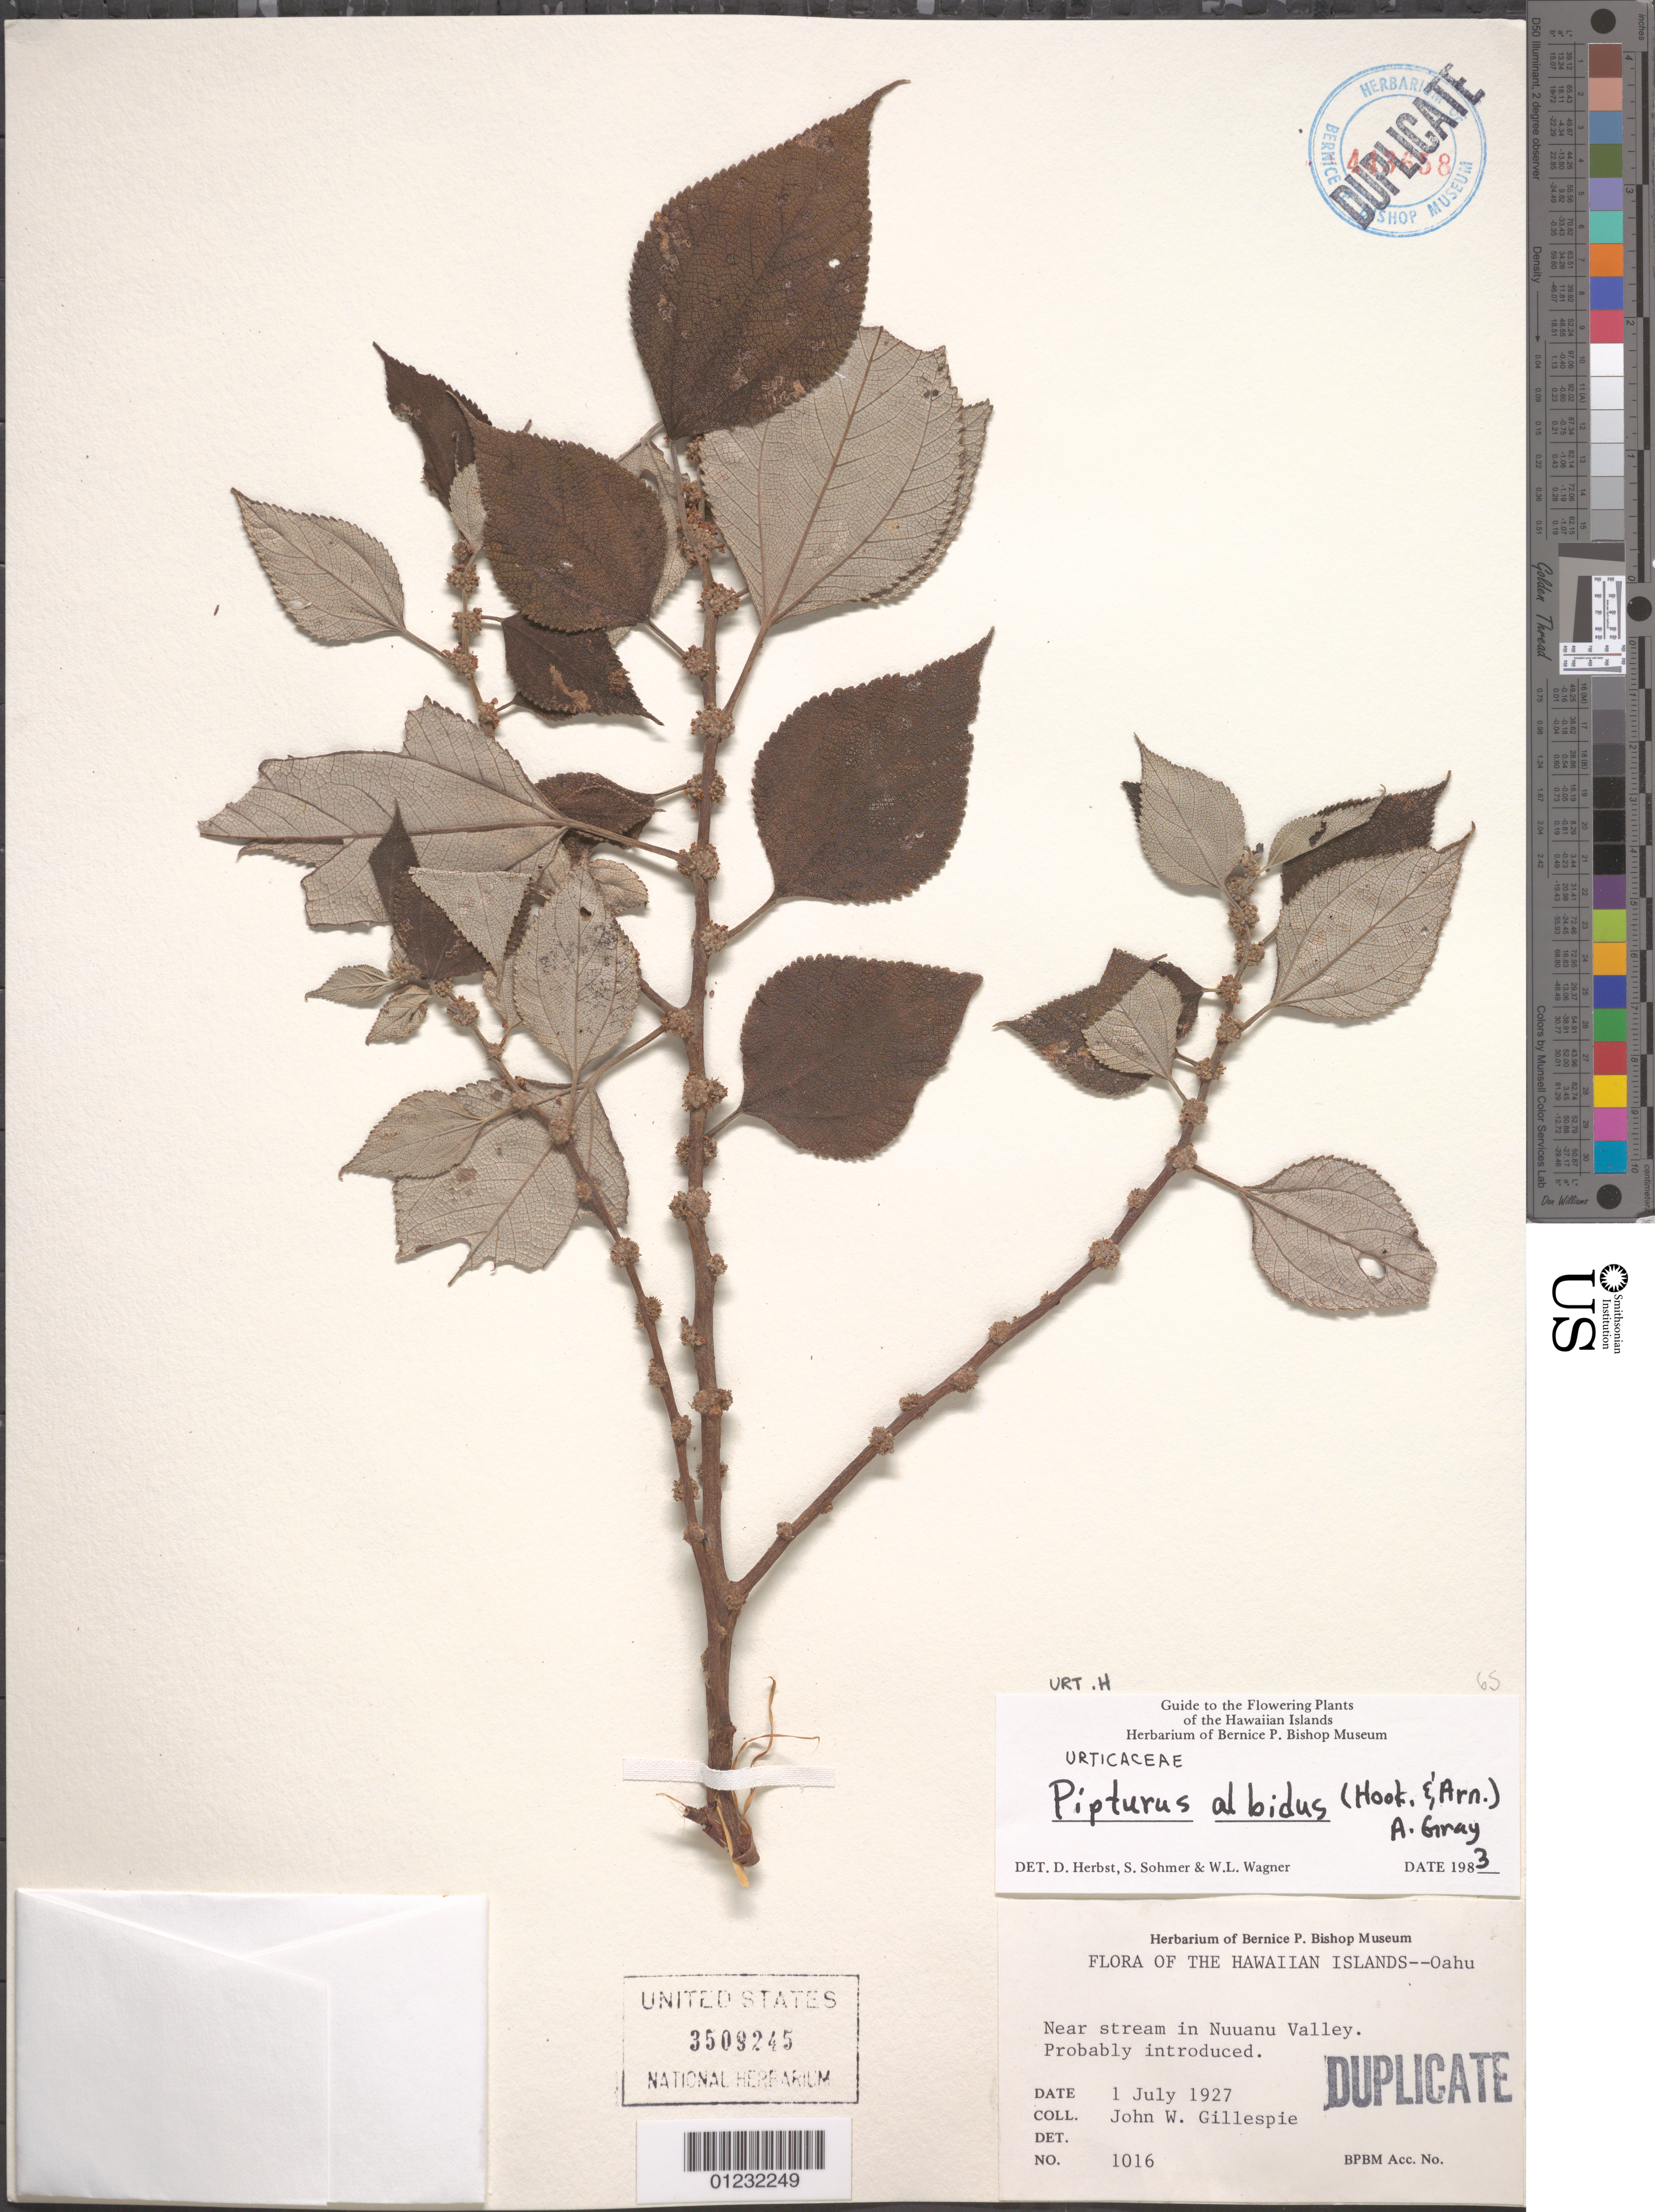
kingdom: Plantae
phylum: Tracheophyta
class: Magnoliopsida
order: Rosales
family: Urticaceae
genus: Pipturus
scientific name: Pipturus albidus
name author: (Hook. & Arn.) A. Gray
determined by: Herbst, D. R.; Sohmer, S. H.; Wagner, W. L.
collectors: J. W. Gillespie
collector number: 1016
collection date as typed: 1 Jul 1927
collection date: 1927-07-01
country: United States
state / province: Hawaii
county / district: Honolulu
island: Oahu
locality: Nuuanu Valley.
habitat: Near stream.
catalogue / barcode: US 3509245